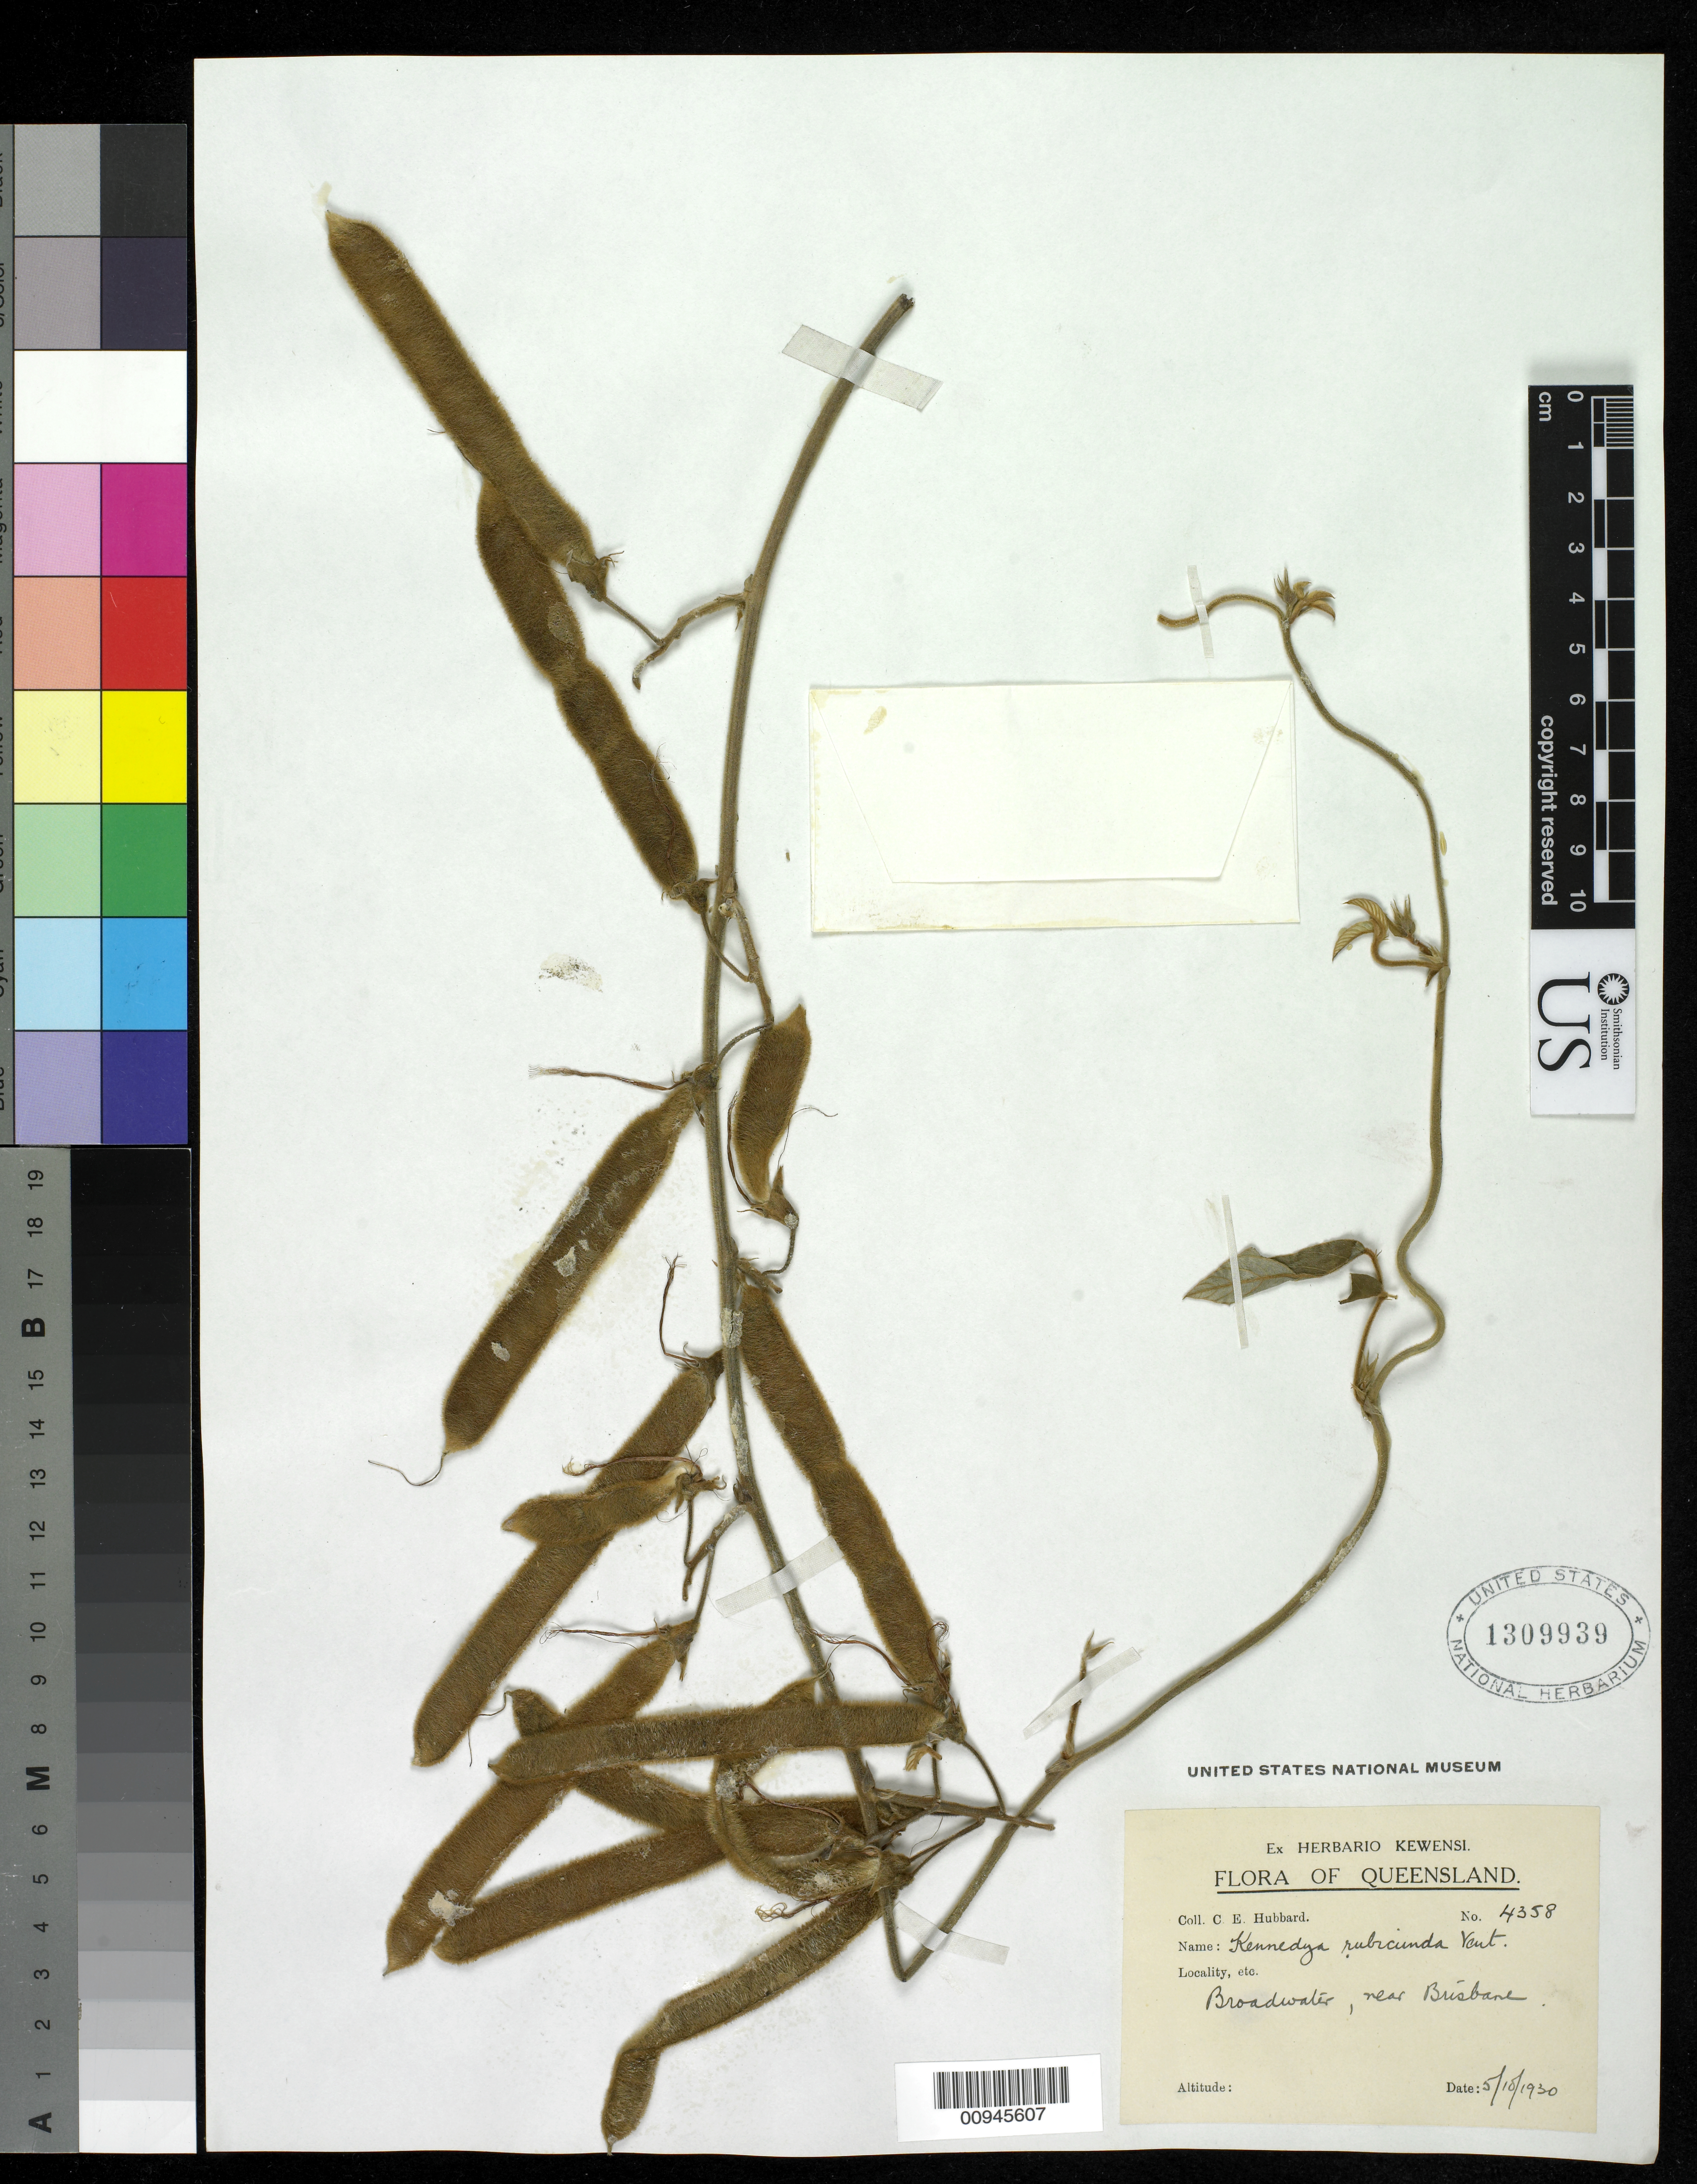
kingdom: Plantae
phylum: Tracheophyta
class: Magnoliopsida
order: Fabales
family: Fabaceae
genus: Kennedia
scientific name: Kennedia rubicunda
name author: Vent.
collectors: C. E. Hubbard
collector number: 4358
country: Australia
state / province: Queensland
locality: Near Brisbane, Broardwater.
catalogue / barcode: US 1309939